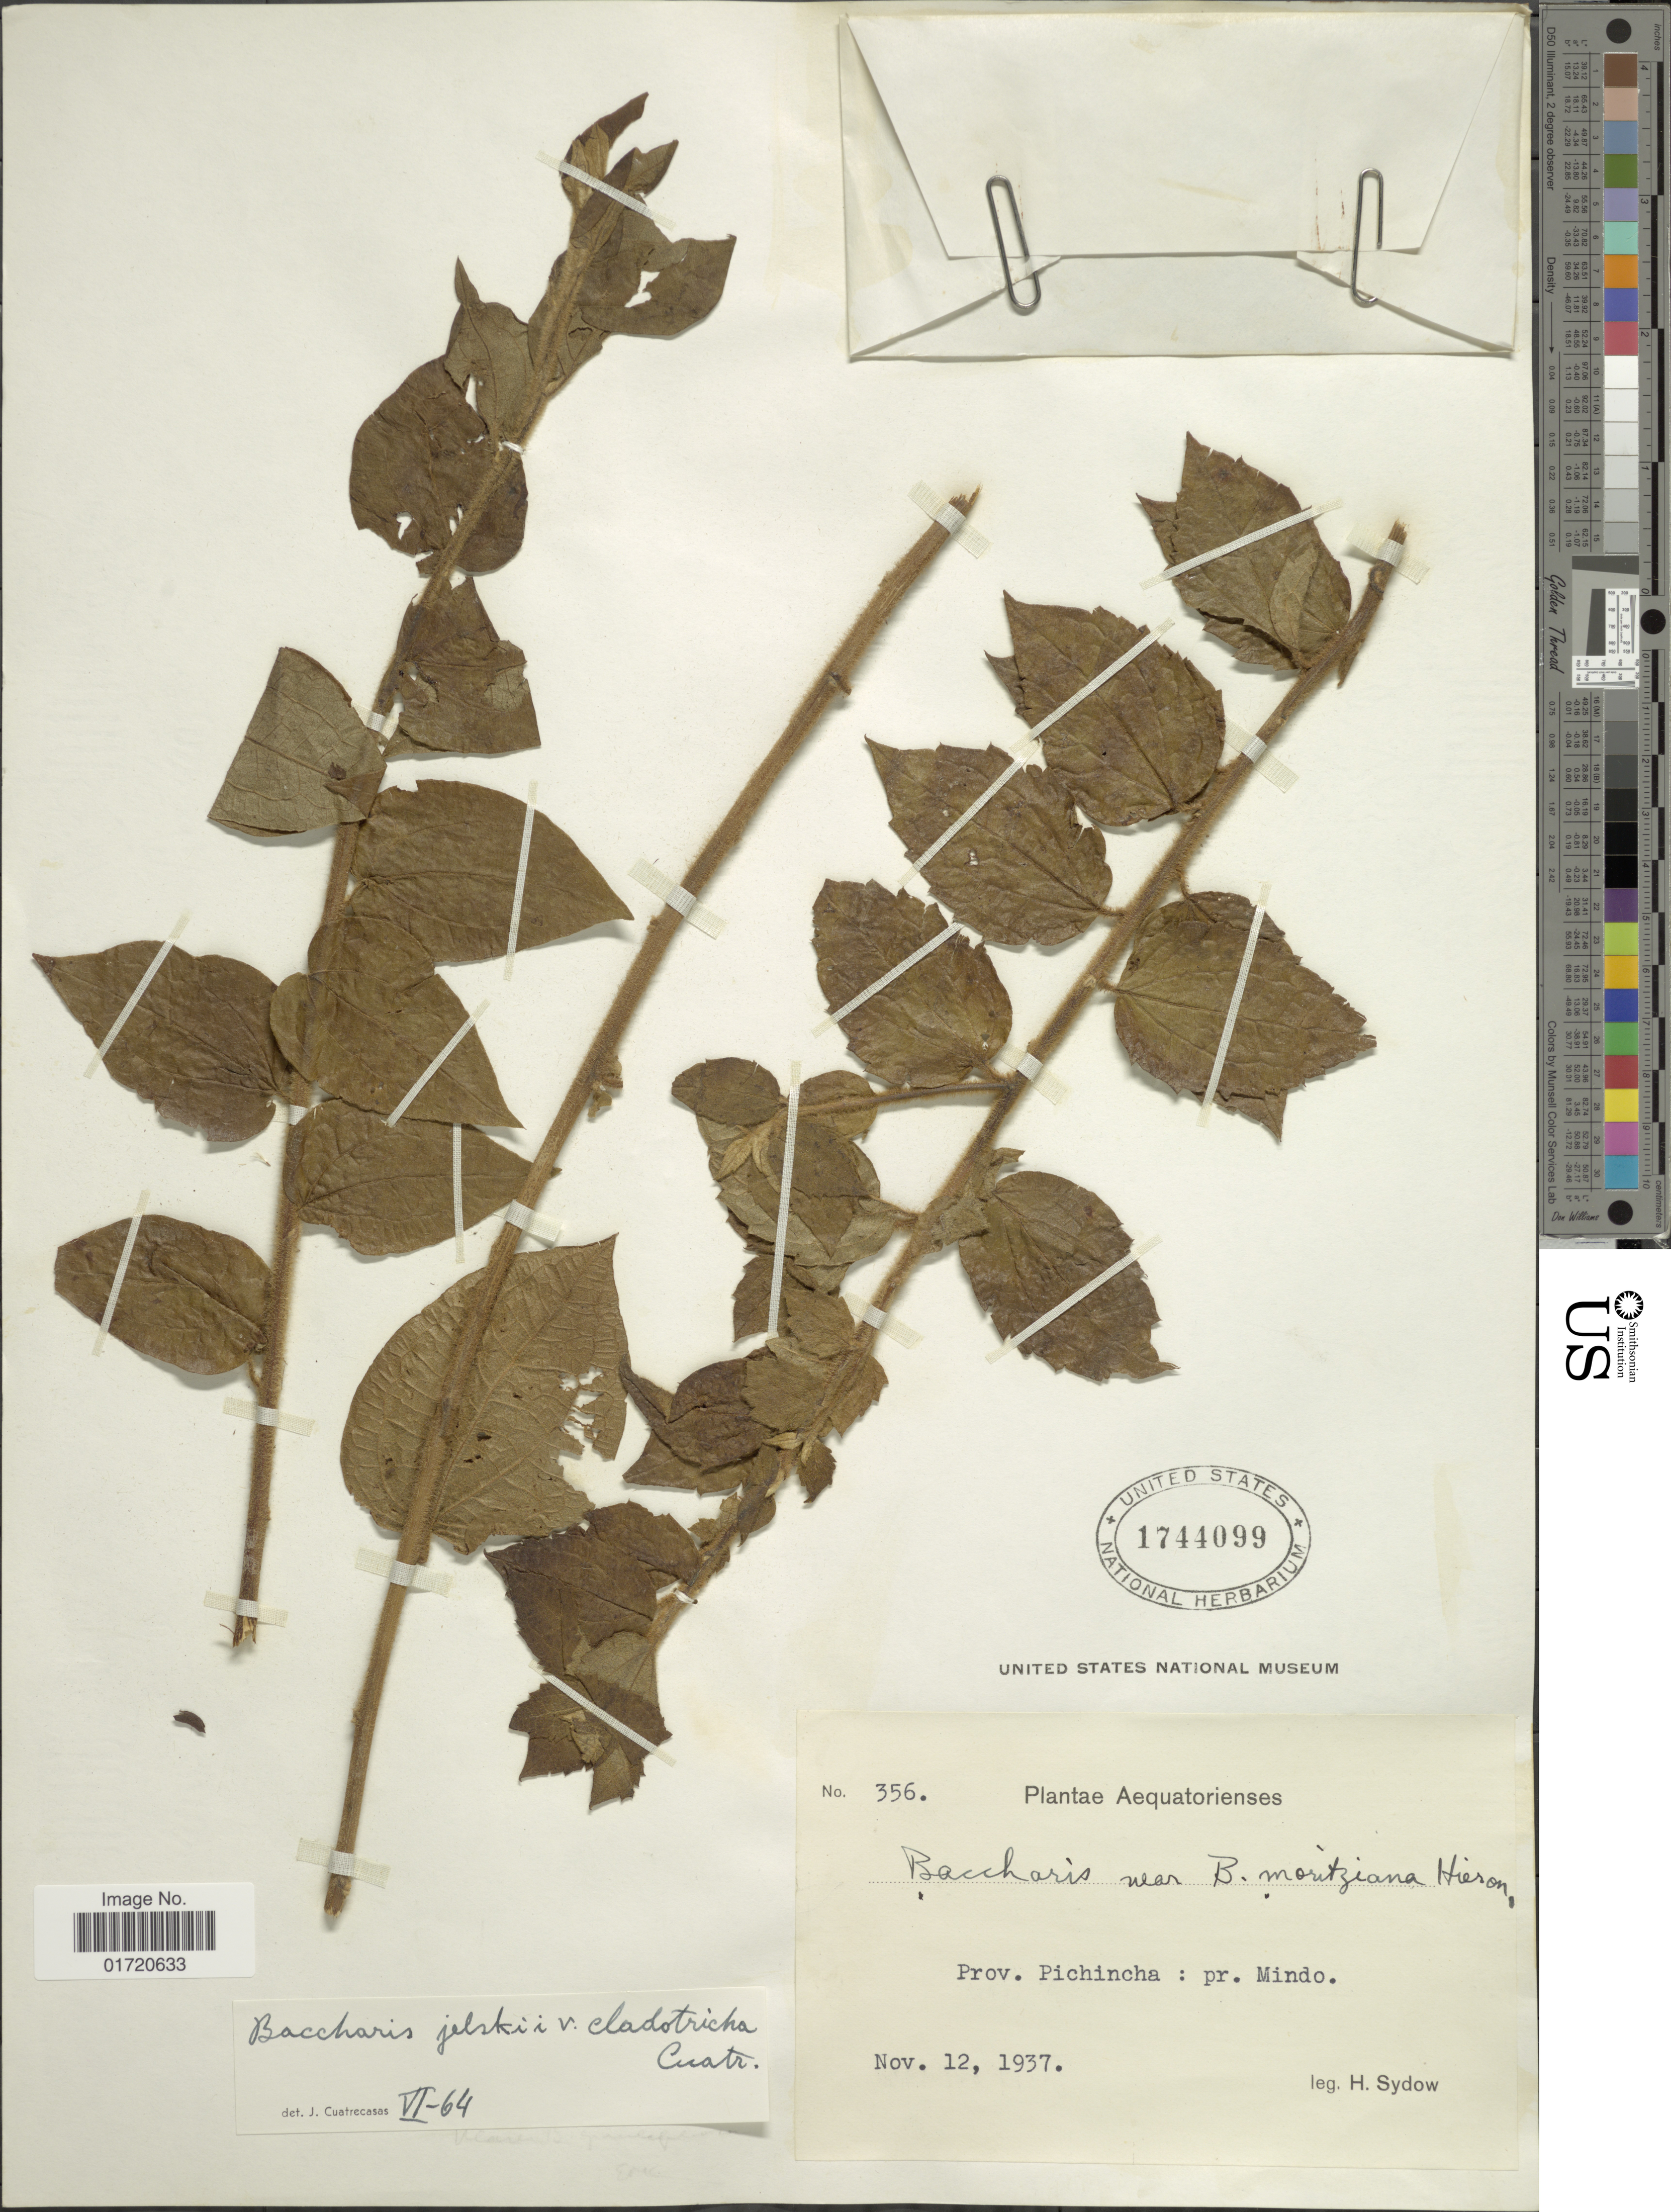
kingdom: Plantae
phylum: Tracheophyta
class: Magnoliopsida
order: Asterales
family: Asteraceae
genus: Baccharis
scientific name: Baccharis jelskii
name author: Hieron.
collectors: H. Sydow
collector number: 356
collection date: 1937-11-12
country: Ecuador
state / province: Pichincha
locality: Pr. Mindo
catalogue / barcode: US 1744099